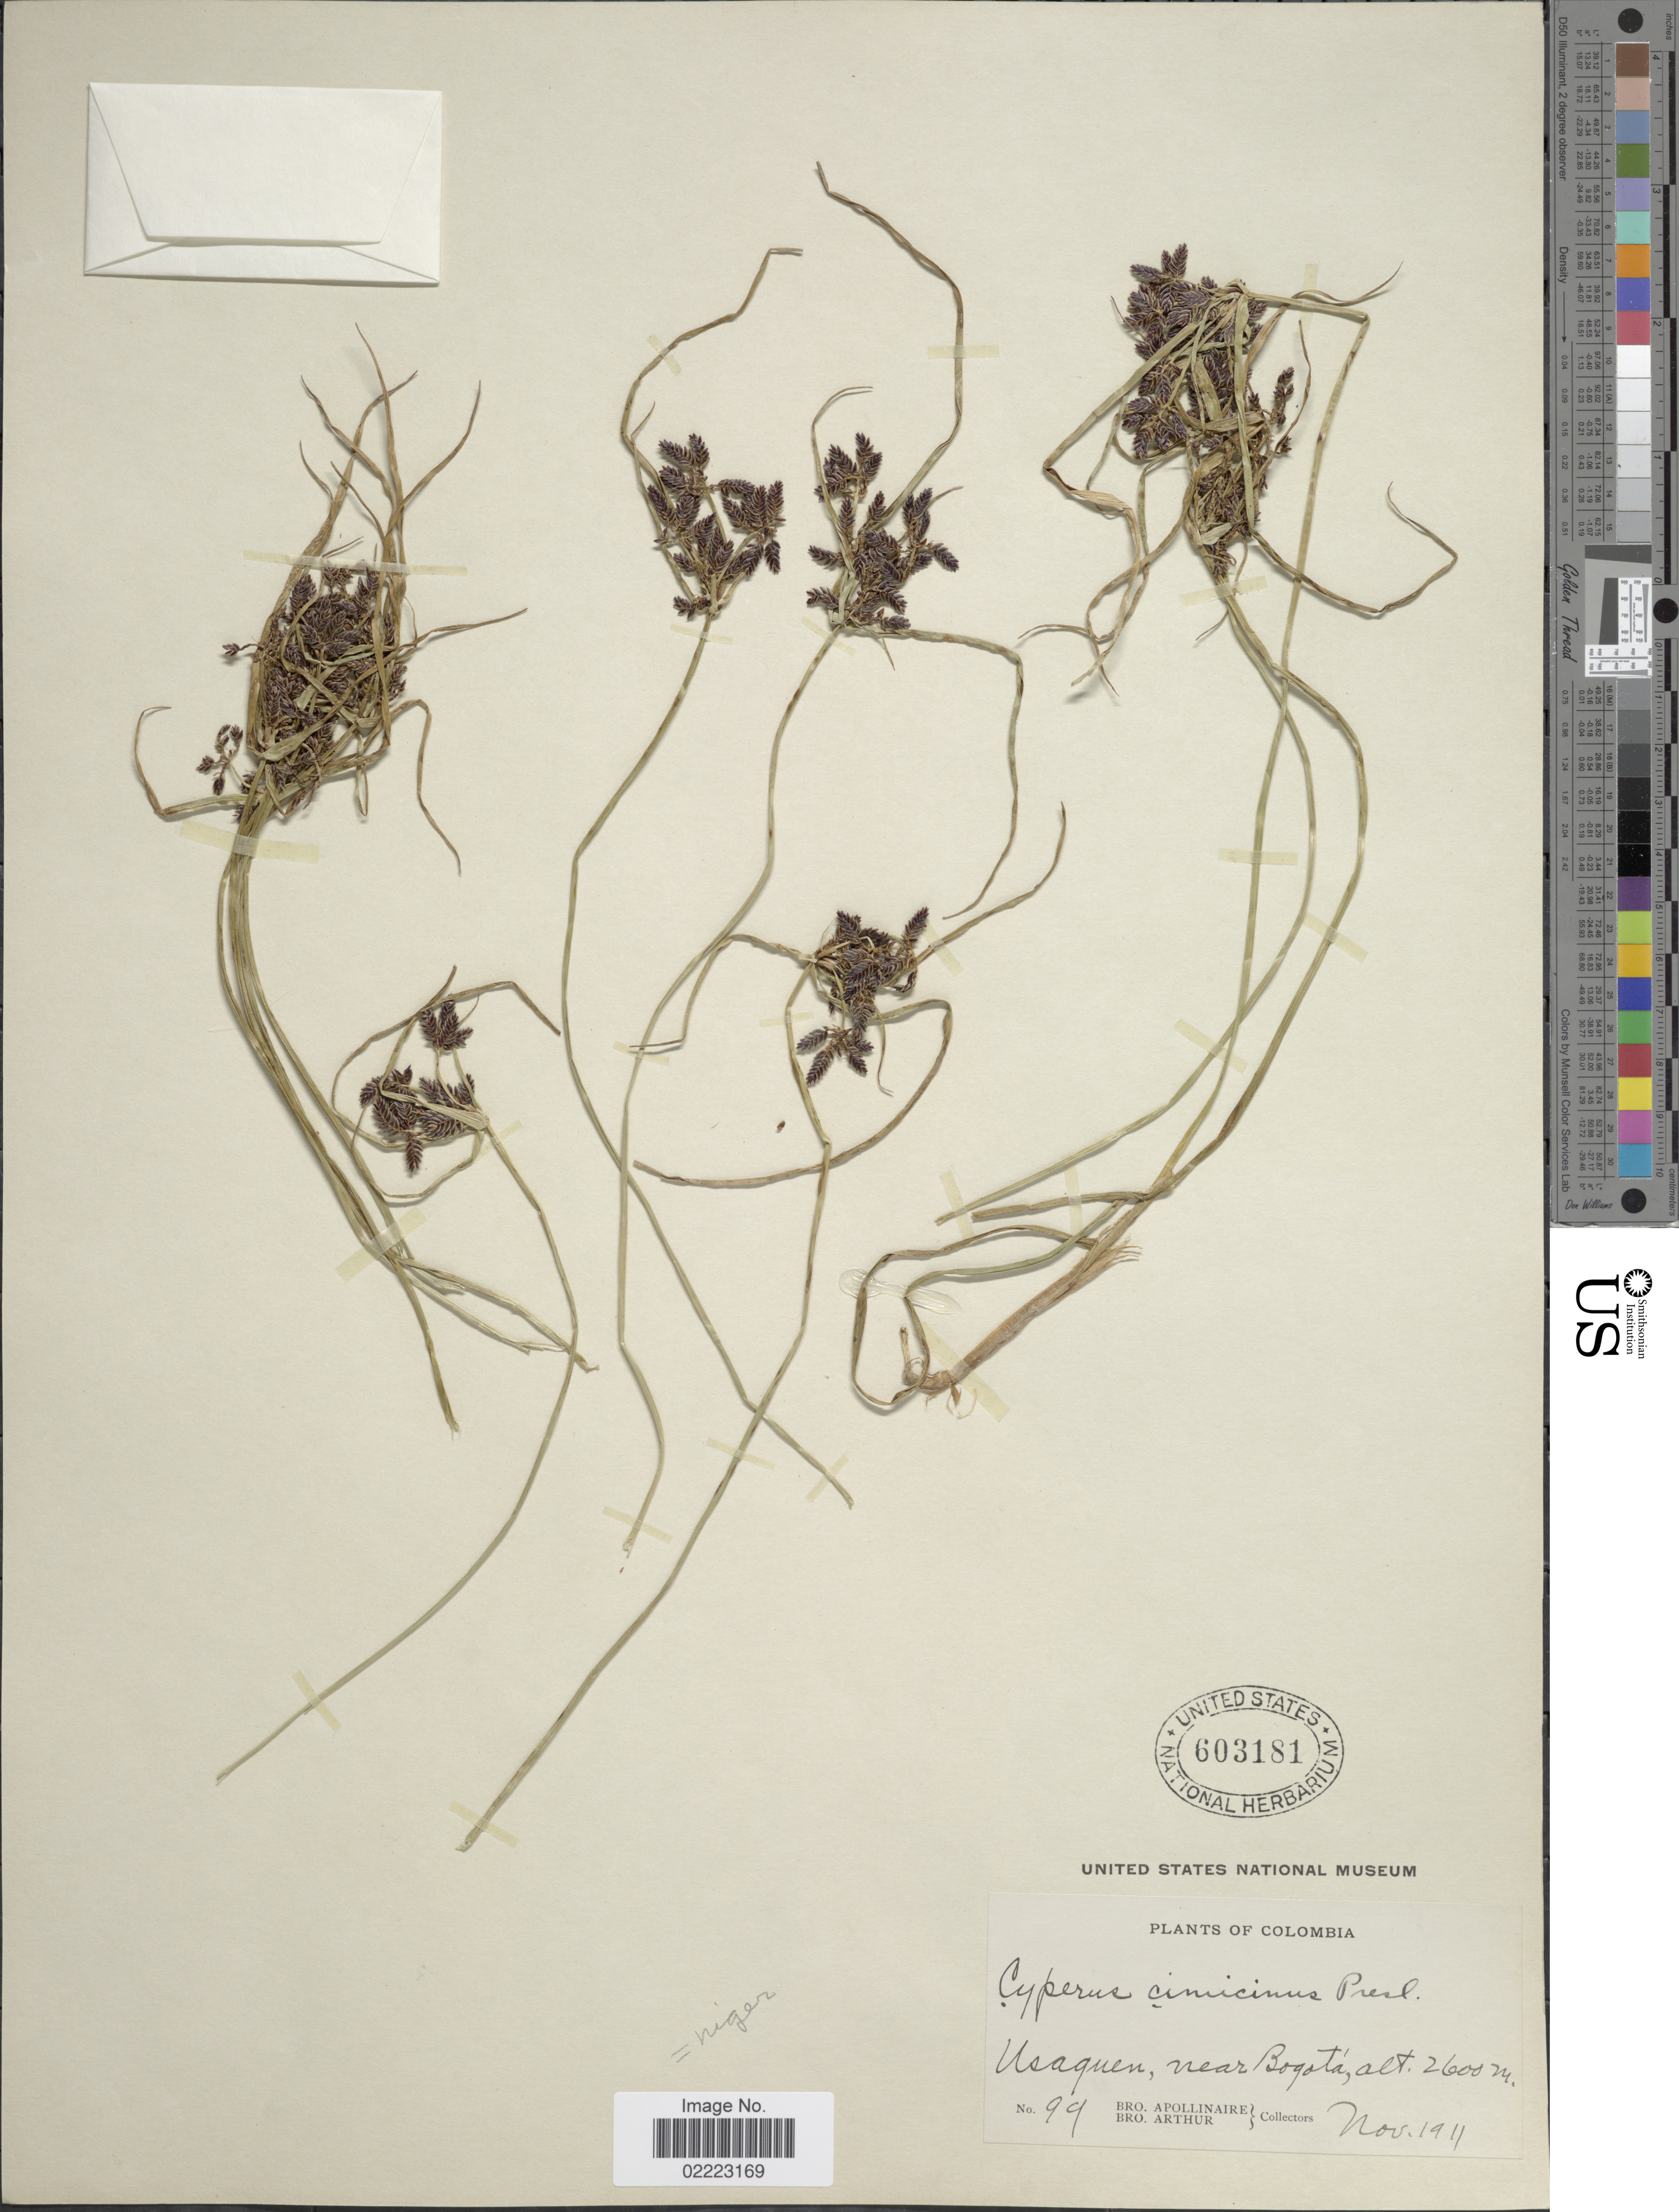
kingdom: Plantae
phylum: Tracheophyta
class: Liliopsida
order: Poales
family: Cyperaceae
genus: Cyperus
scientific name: Cyperus niger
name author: Ruiz & Pav.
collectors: Bro. Apollinaire & Bro. Arthur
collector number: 99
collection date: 1911-11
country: Colombia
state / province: Bogota D.C.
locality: Usaquen, near Bogotá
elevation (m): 2600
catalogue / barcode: US 603181